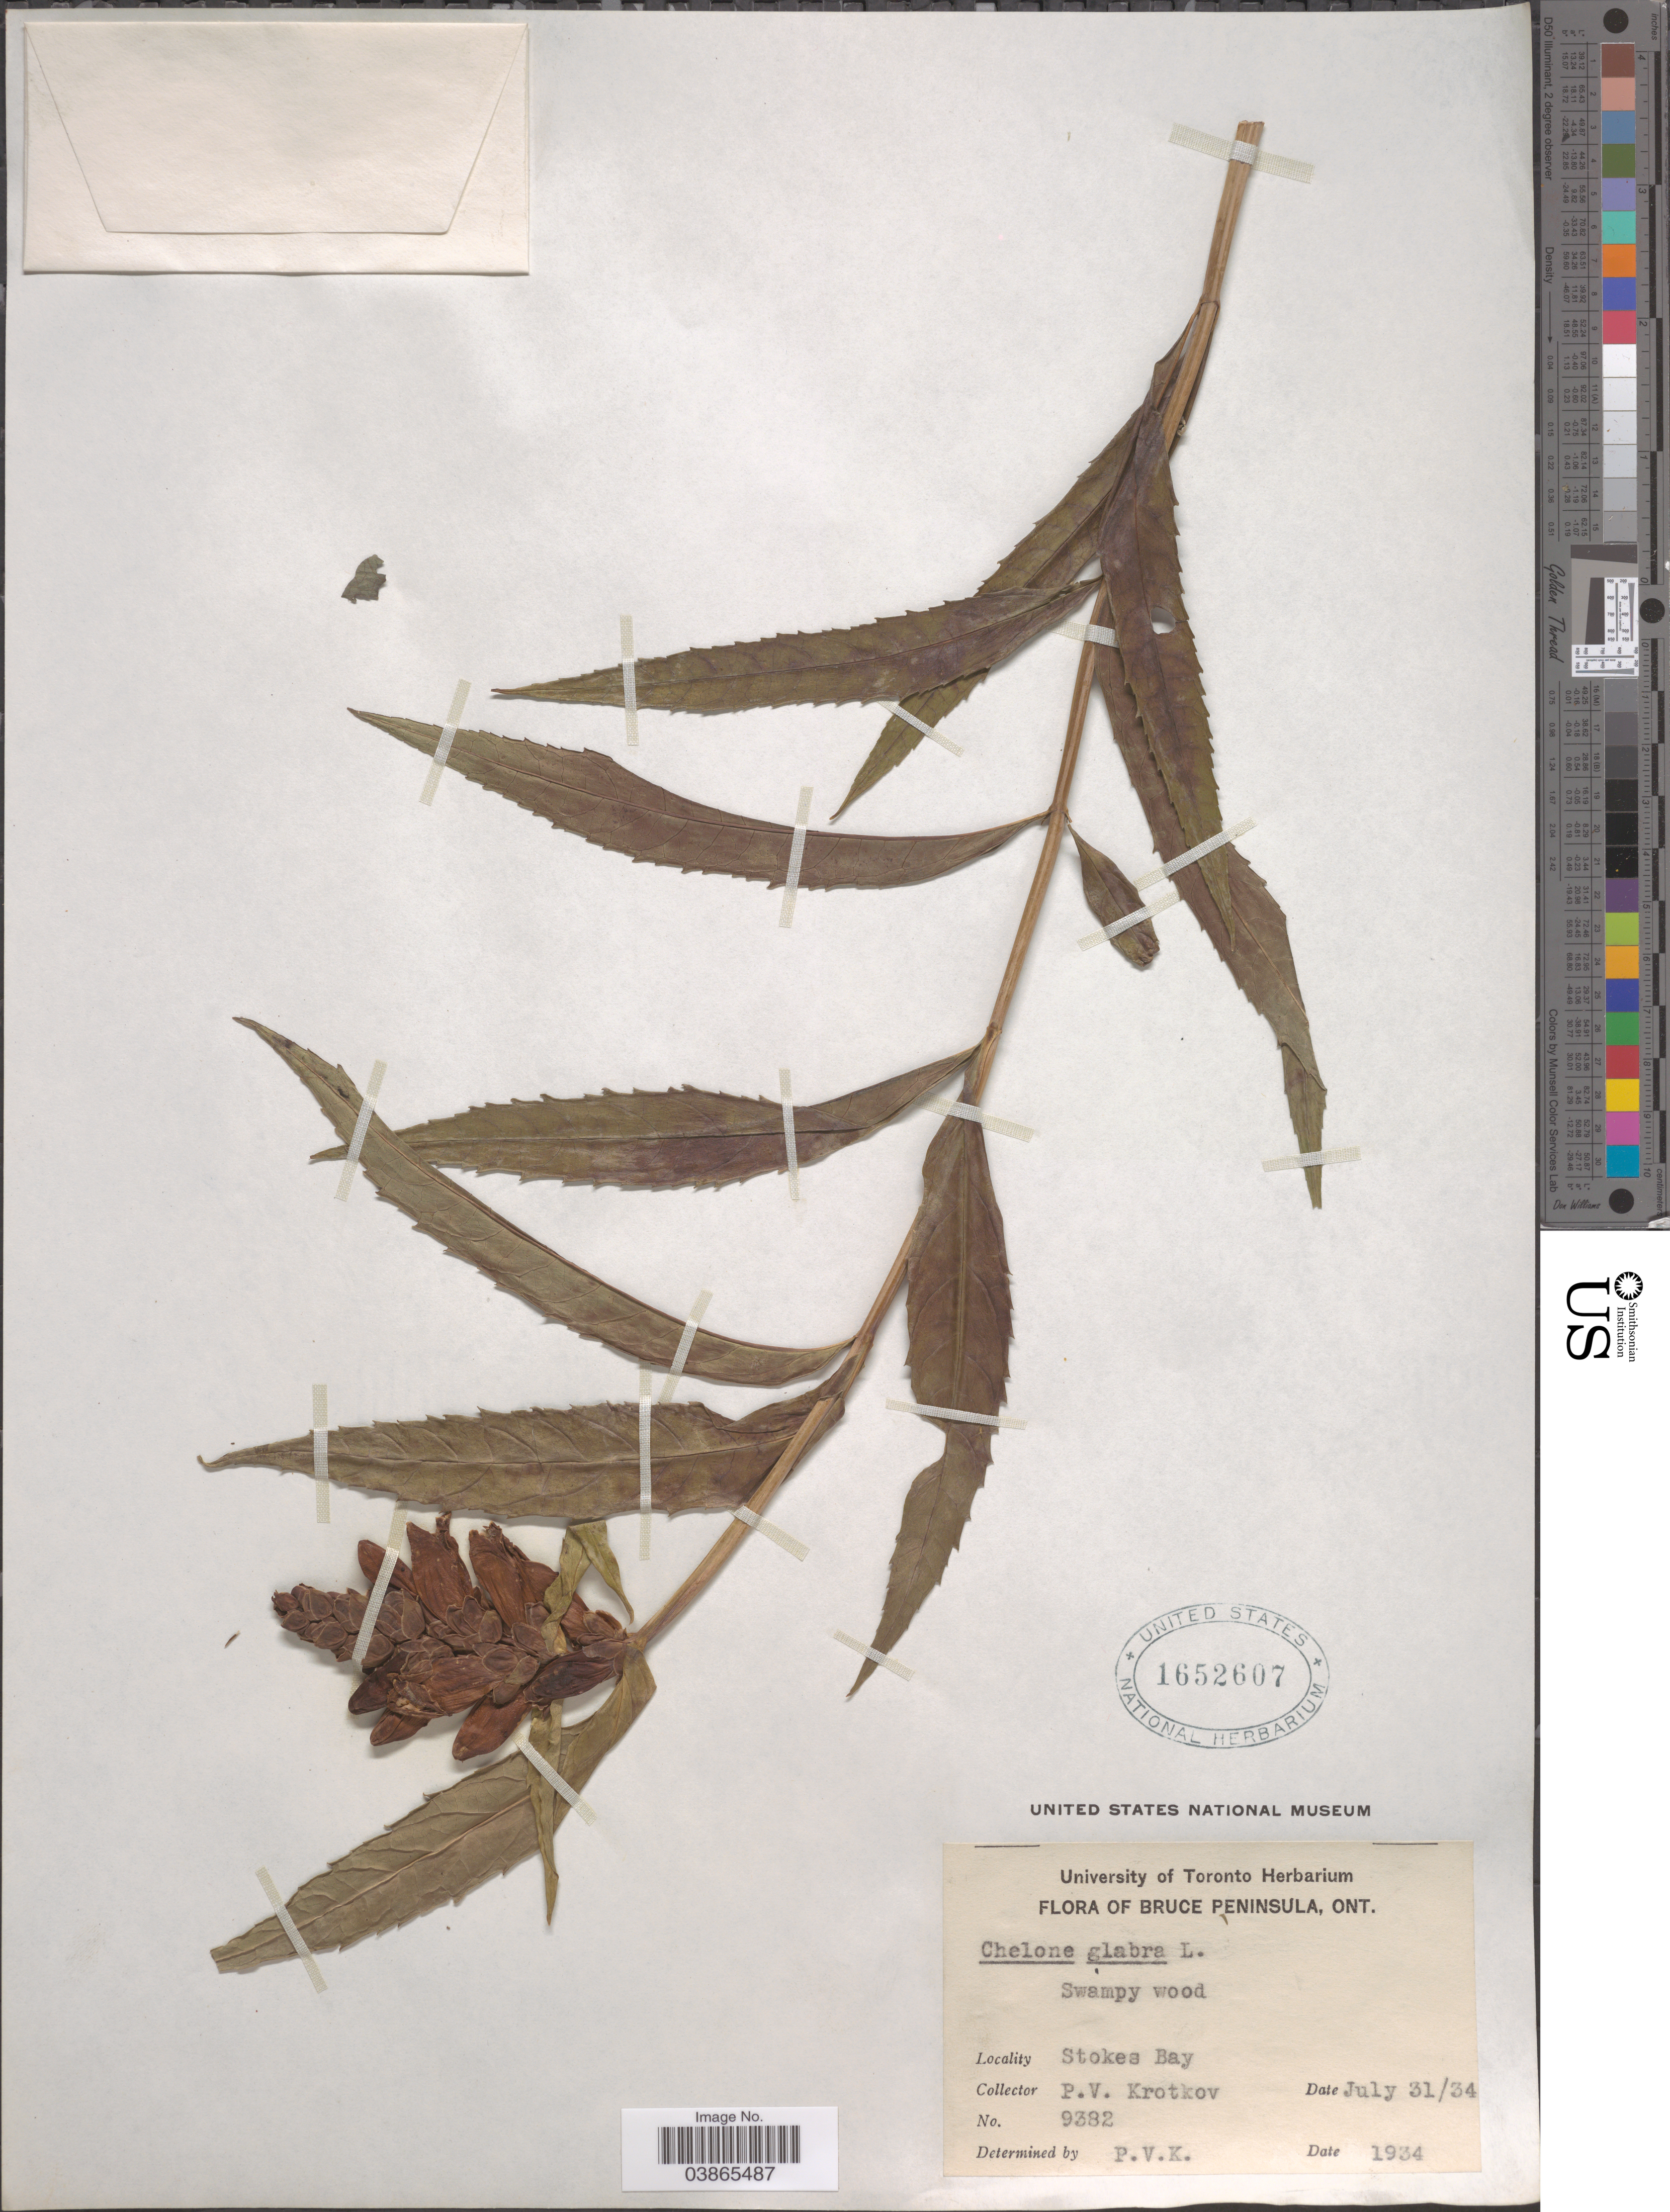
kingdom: Plantae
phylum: Tracheophyta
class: Magnoliopsida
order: Lamiales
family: Plantaginaceae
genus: Chelone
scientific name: Chelone glabra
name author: L.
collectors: P. V. Krotkov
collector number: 9382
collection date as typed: Transcribed d/m/y: 31/7/34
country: Canada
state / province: Ontario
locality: Bruce Peninsula. Stokes Bay.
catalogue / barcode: US 1652607